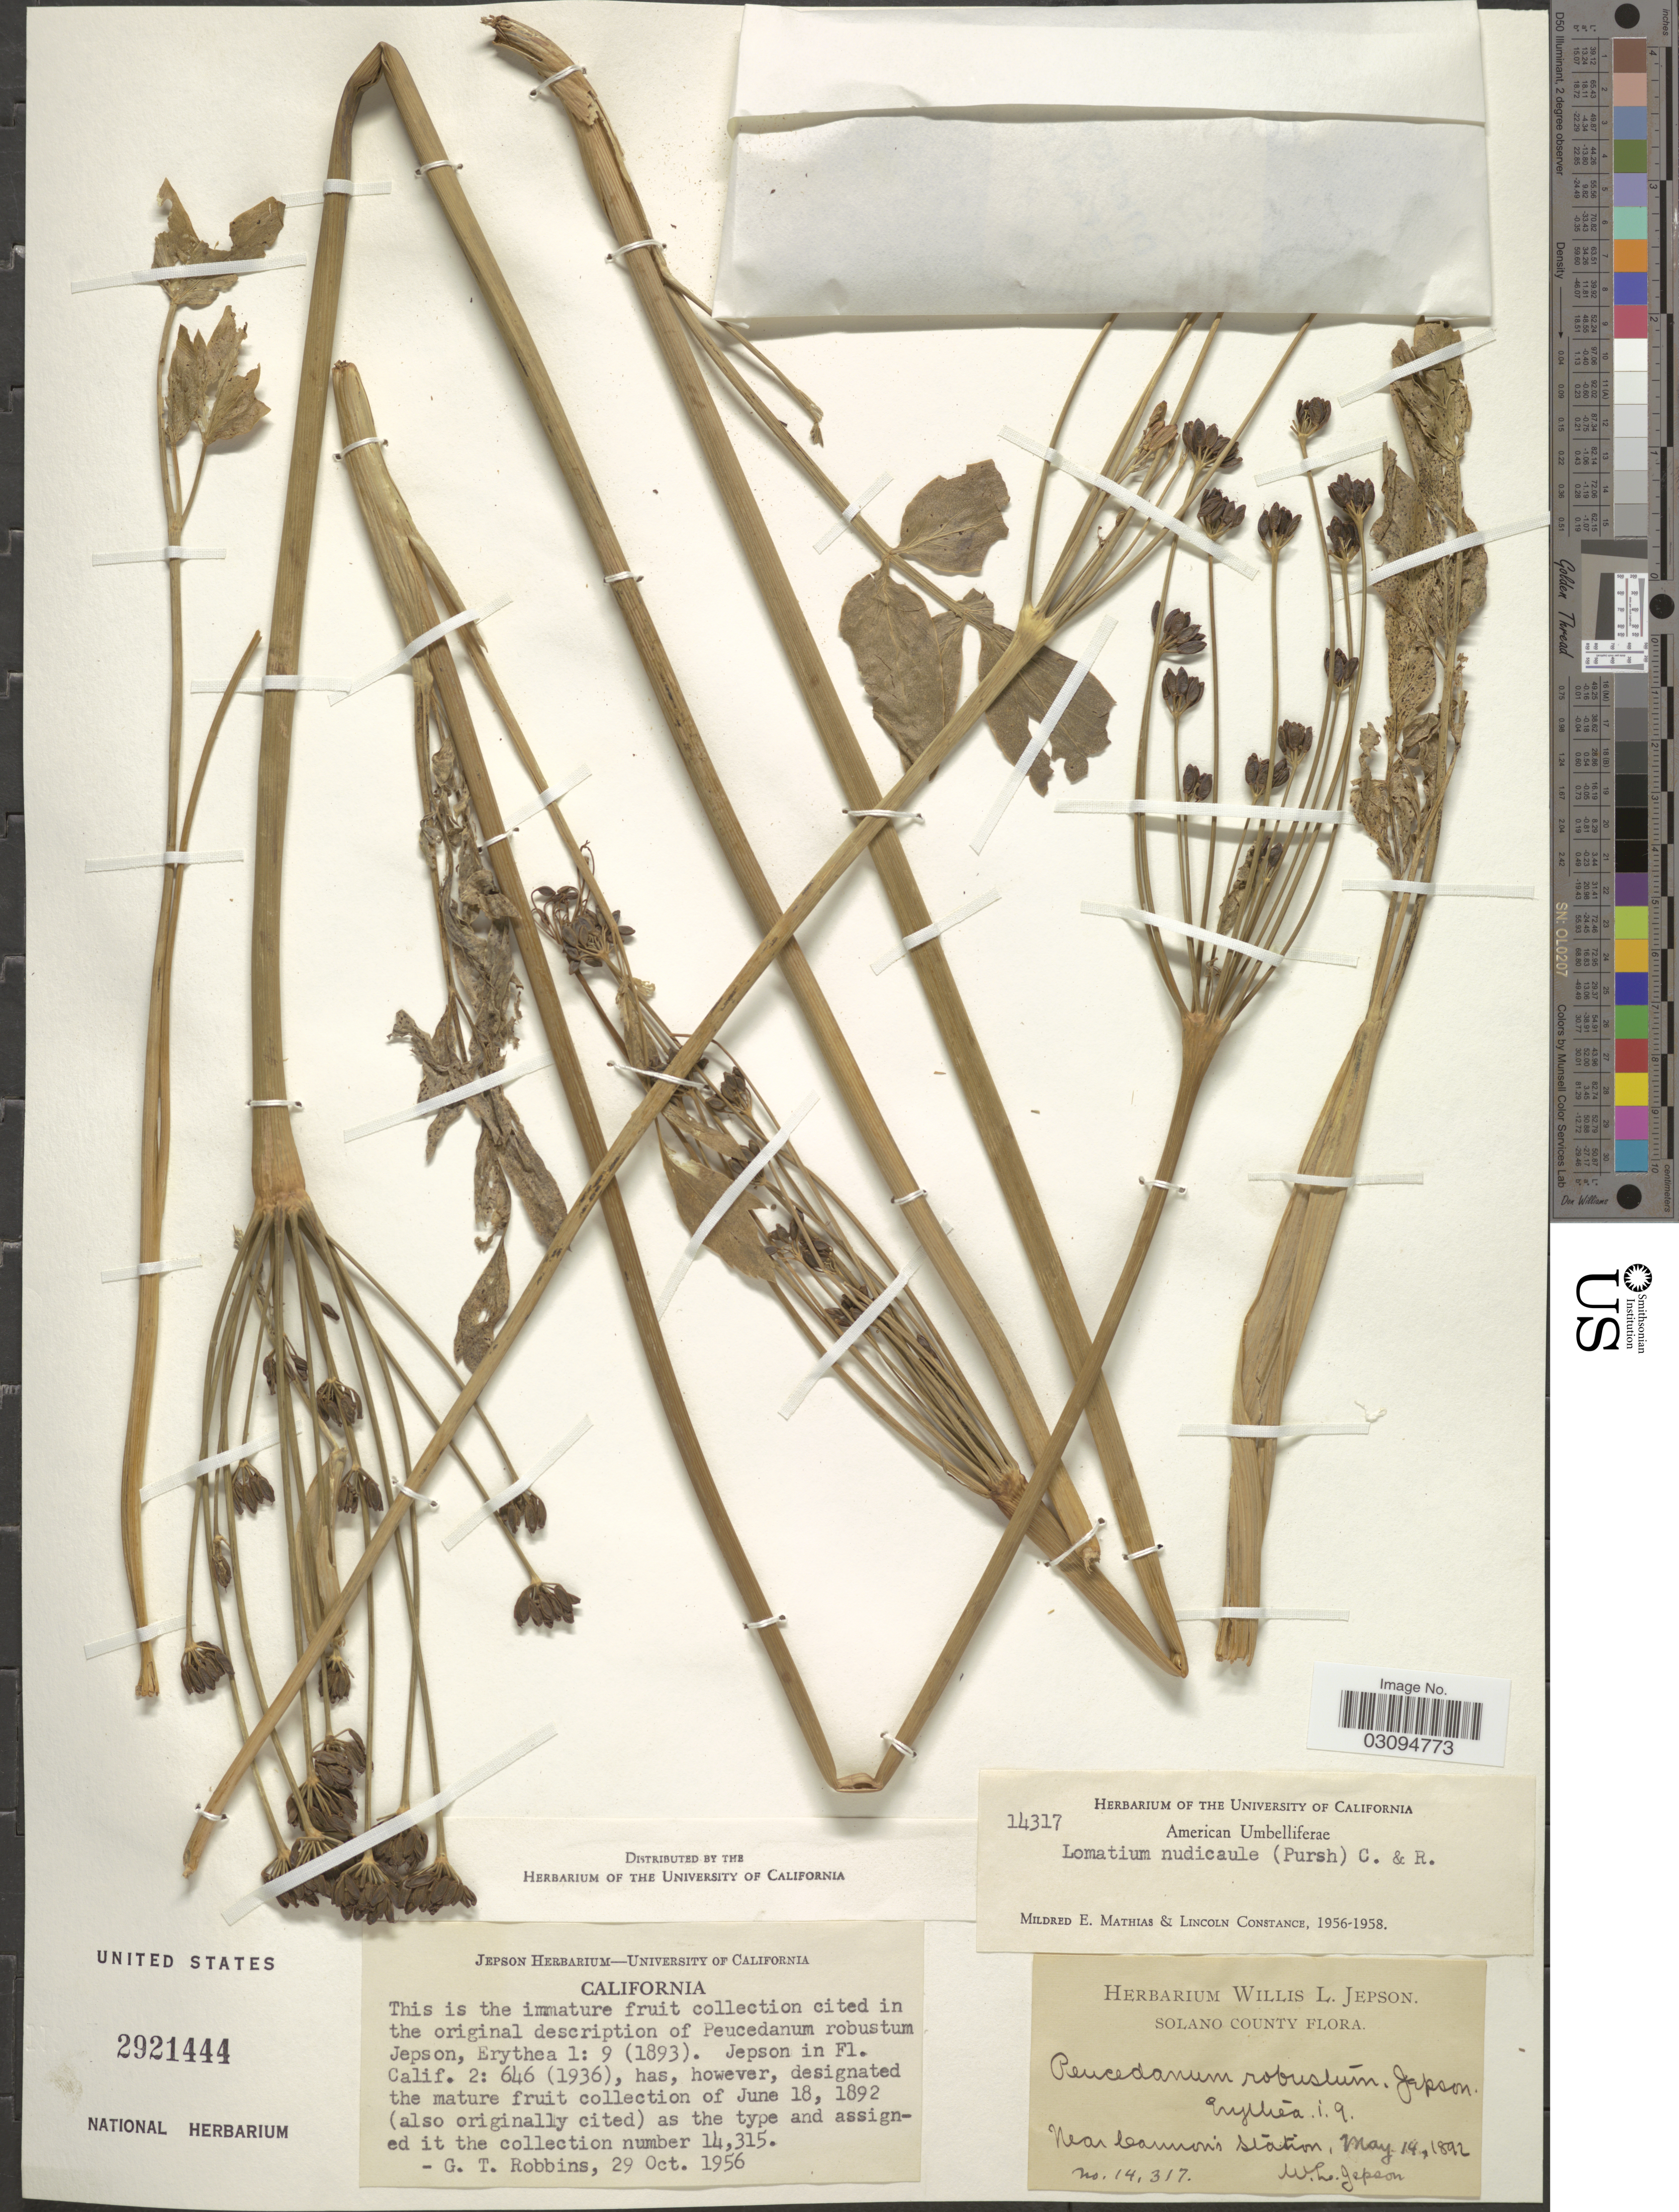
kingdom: Plantae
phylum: Tracheophyta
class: Magnoliopsida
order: Apiales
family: Apiaceae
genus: Lomatium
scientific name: Lomatium nudicaule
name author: (Pursh) J.M. Coult. & Rose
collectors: W. L. Jepson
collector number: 14317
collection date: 1892-05-14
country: United States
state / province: California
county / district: Solano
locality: Solano County. Near Common's Station.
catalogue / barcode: US 2921444